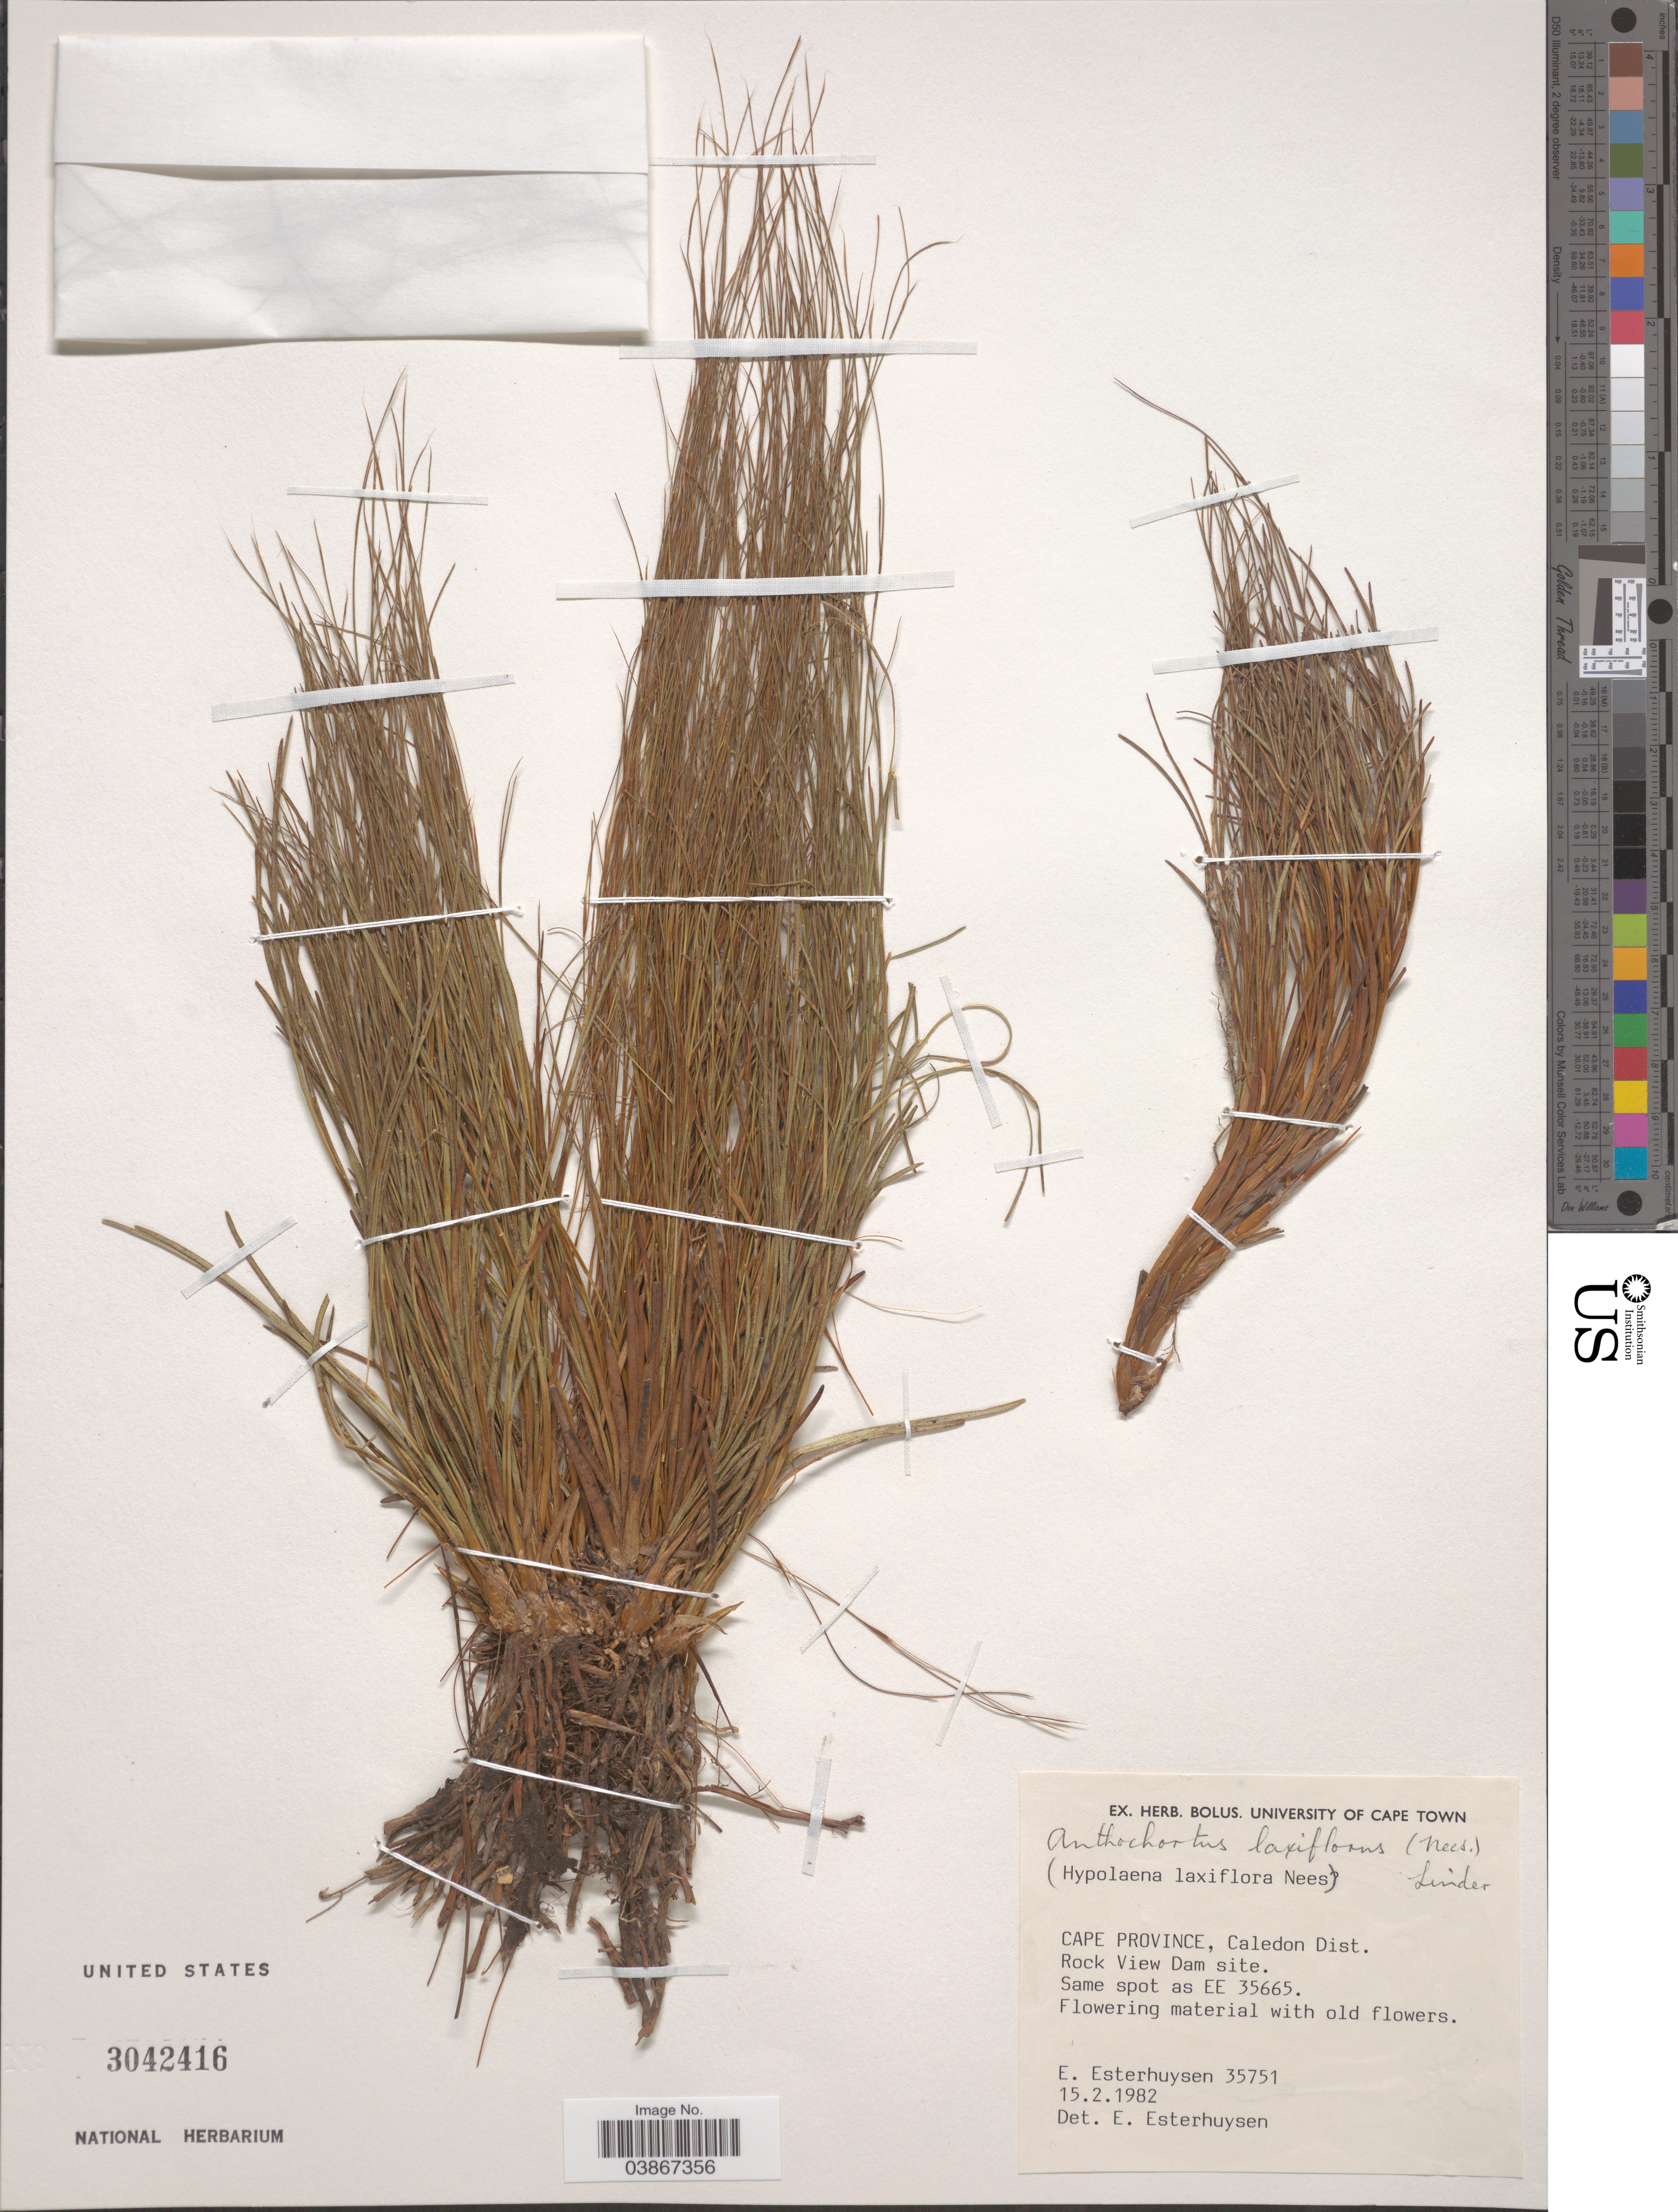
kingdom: Plantae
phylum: Tracheophyta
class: Liliopsida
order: Poales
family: Restionaceae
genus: Anthochortus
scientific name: Anthochortus laxiflorus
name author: (Nees) H.P. Linder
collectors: E. E. Esterhuysen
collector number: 35751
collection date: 1982-02-15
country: South Africa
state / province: Western Cape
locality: Caledon Dist. Rock View Dam site. Same spot as EE 35665.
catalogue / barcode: US 3042416